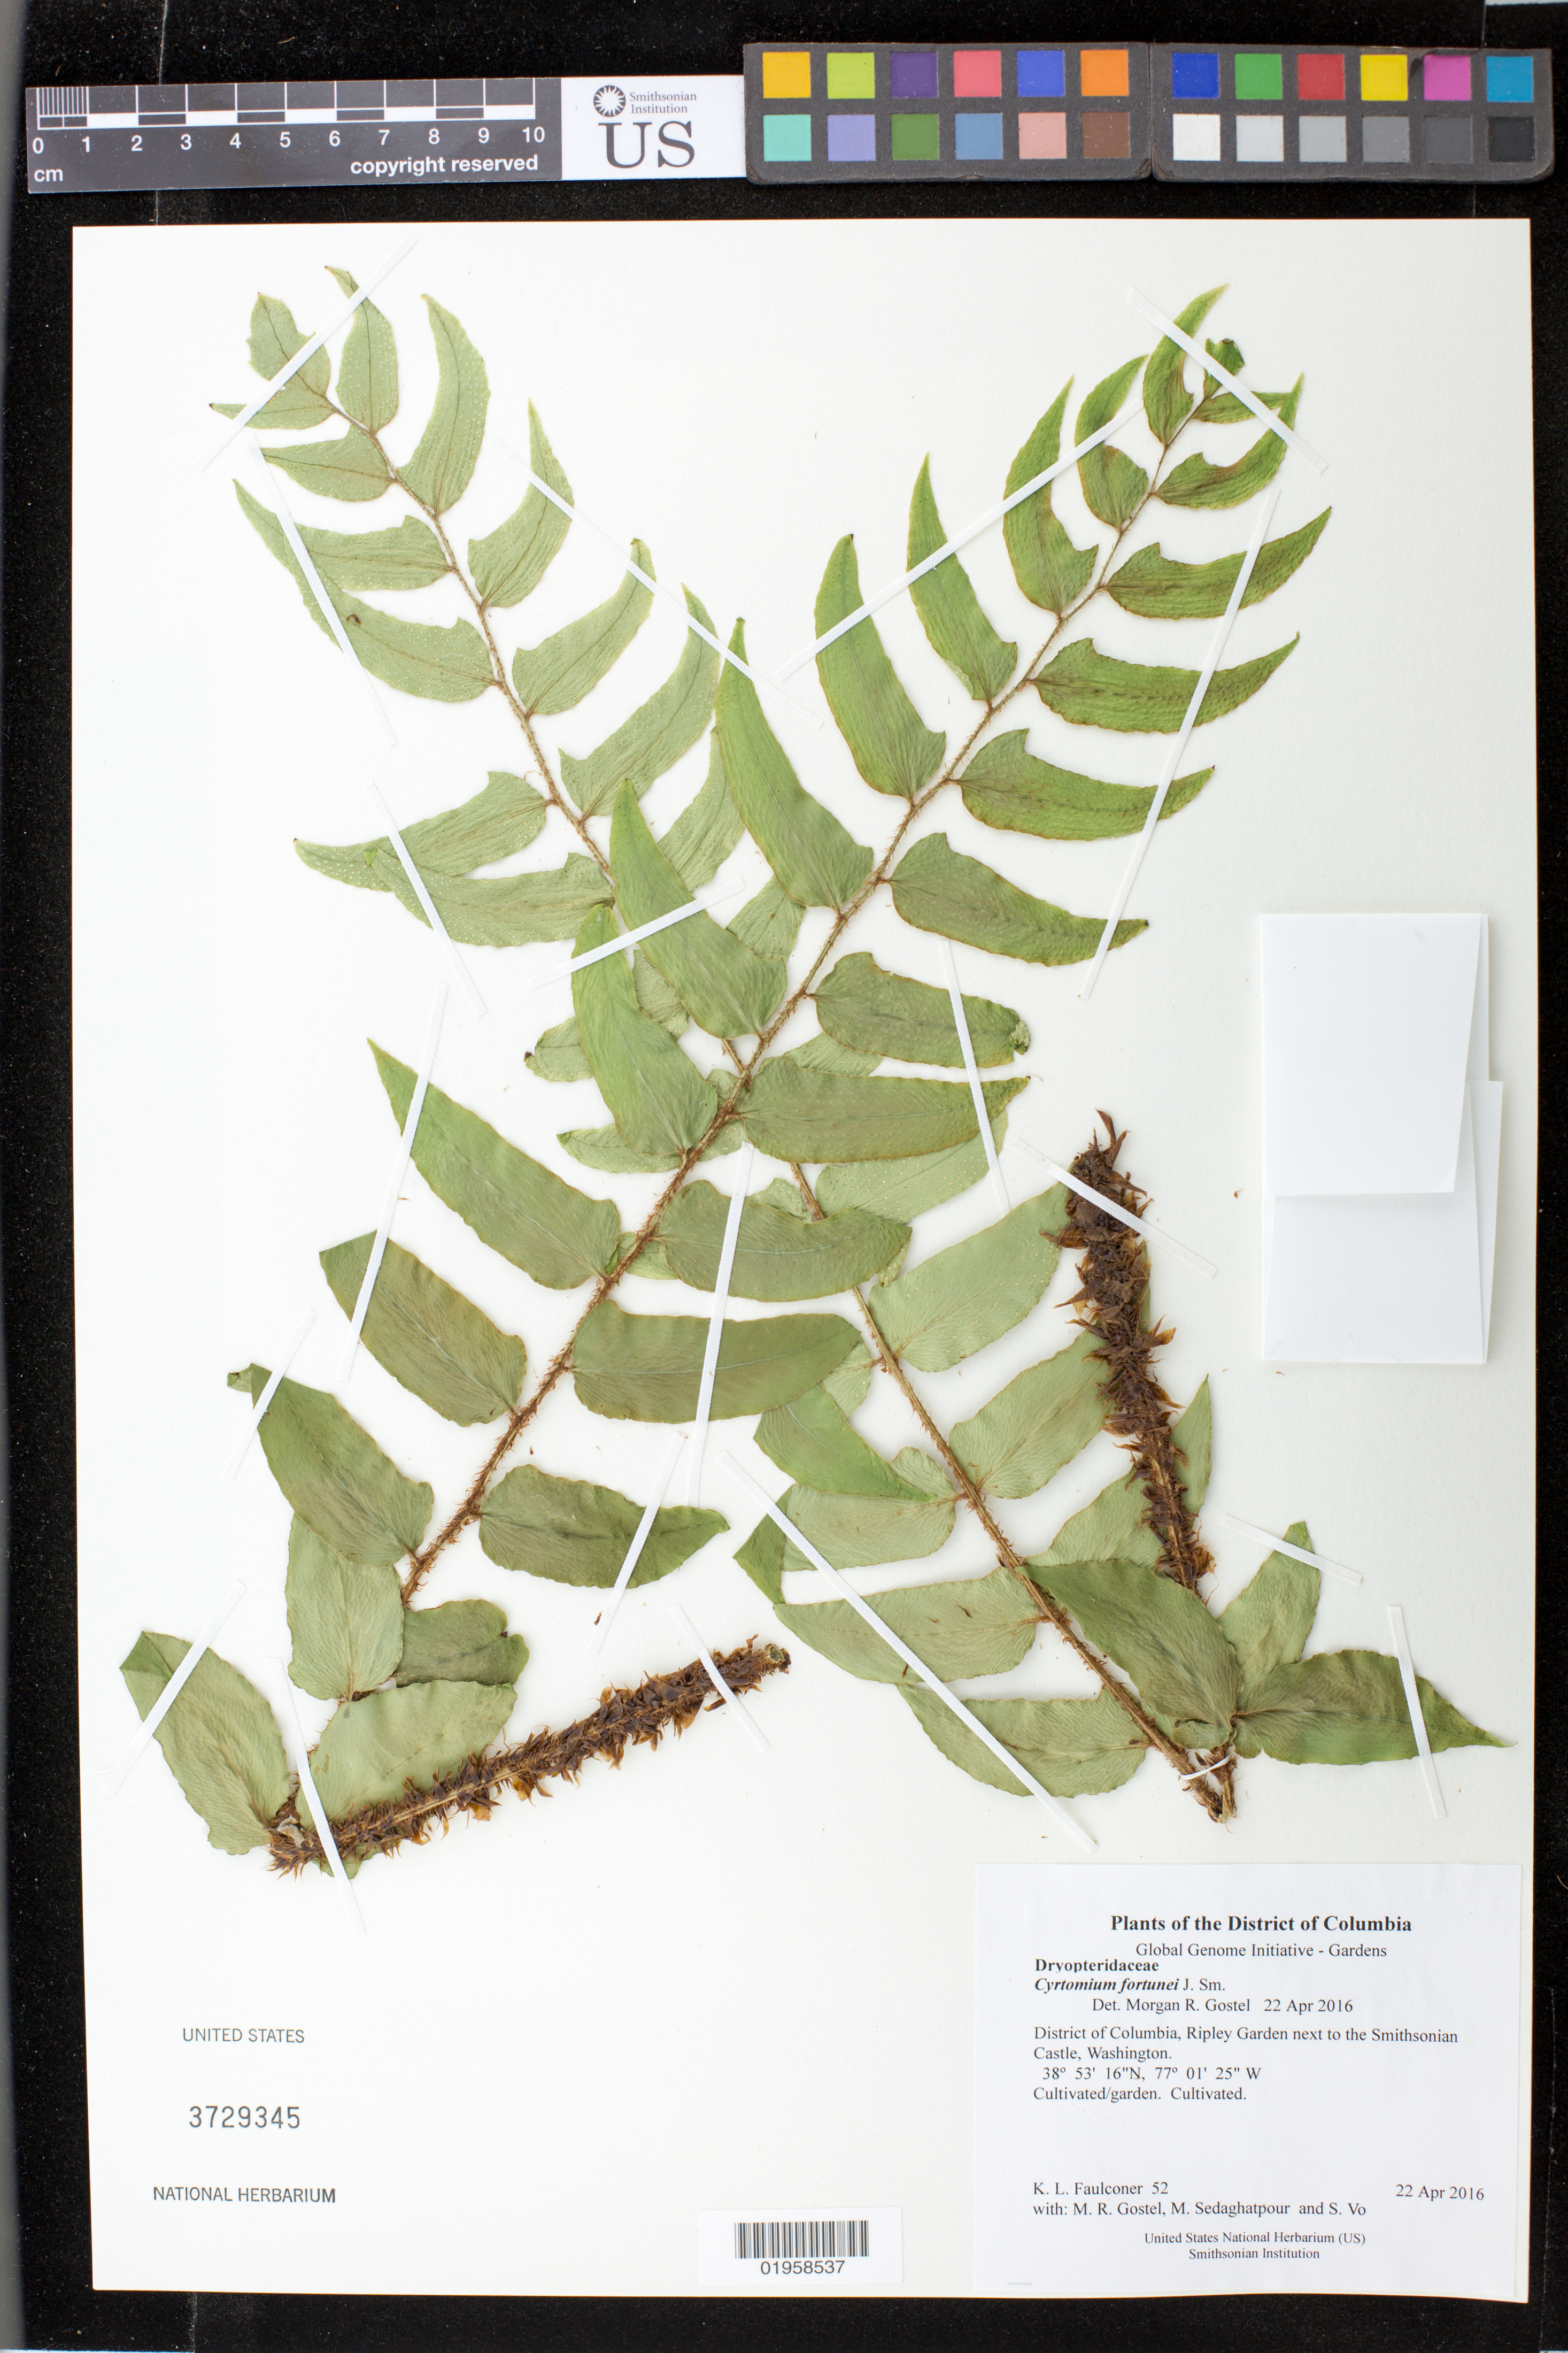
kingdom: Plantae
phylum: Tracheophyta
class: Polypodiopsida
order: Polypodiales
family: Dryopteridaceae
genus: Cyrtomium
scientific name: Cyrtomium fortunei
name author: J. Sm.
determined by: Gostel, Morgan R., (BRIT), Botanical Research Institute of Texas (UNITED STATES)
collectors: K. L. Faulconer, M. R. Gostel, M. Sedaghatpour & S. Vo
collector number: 52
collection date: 2016-04-22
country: United States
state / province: District of Columbia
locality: Ripley Garden next to the Smithsonian Castle, Washington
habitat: Cultivated/garden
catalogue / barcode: US 3729345